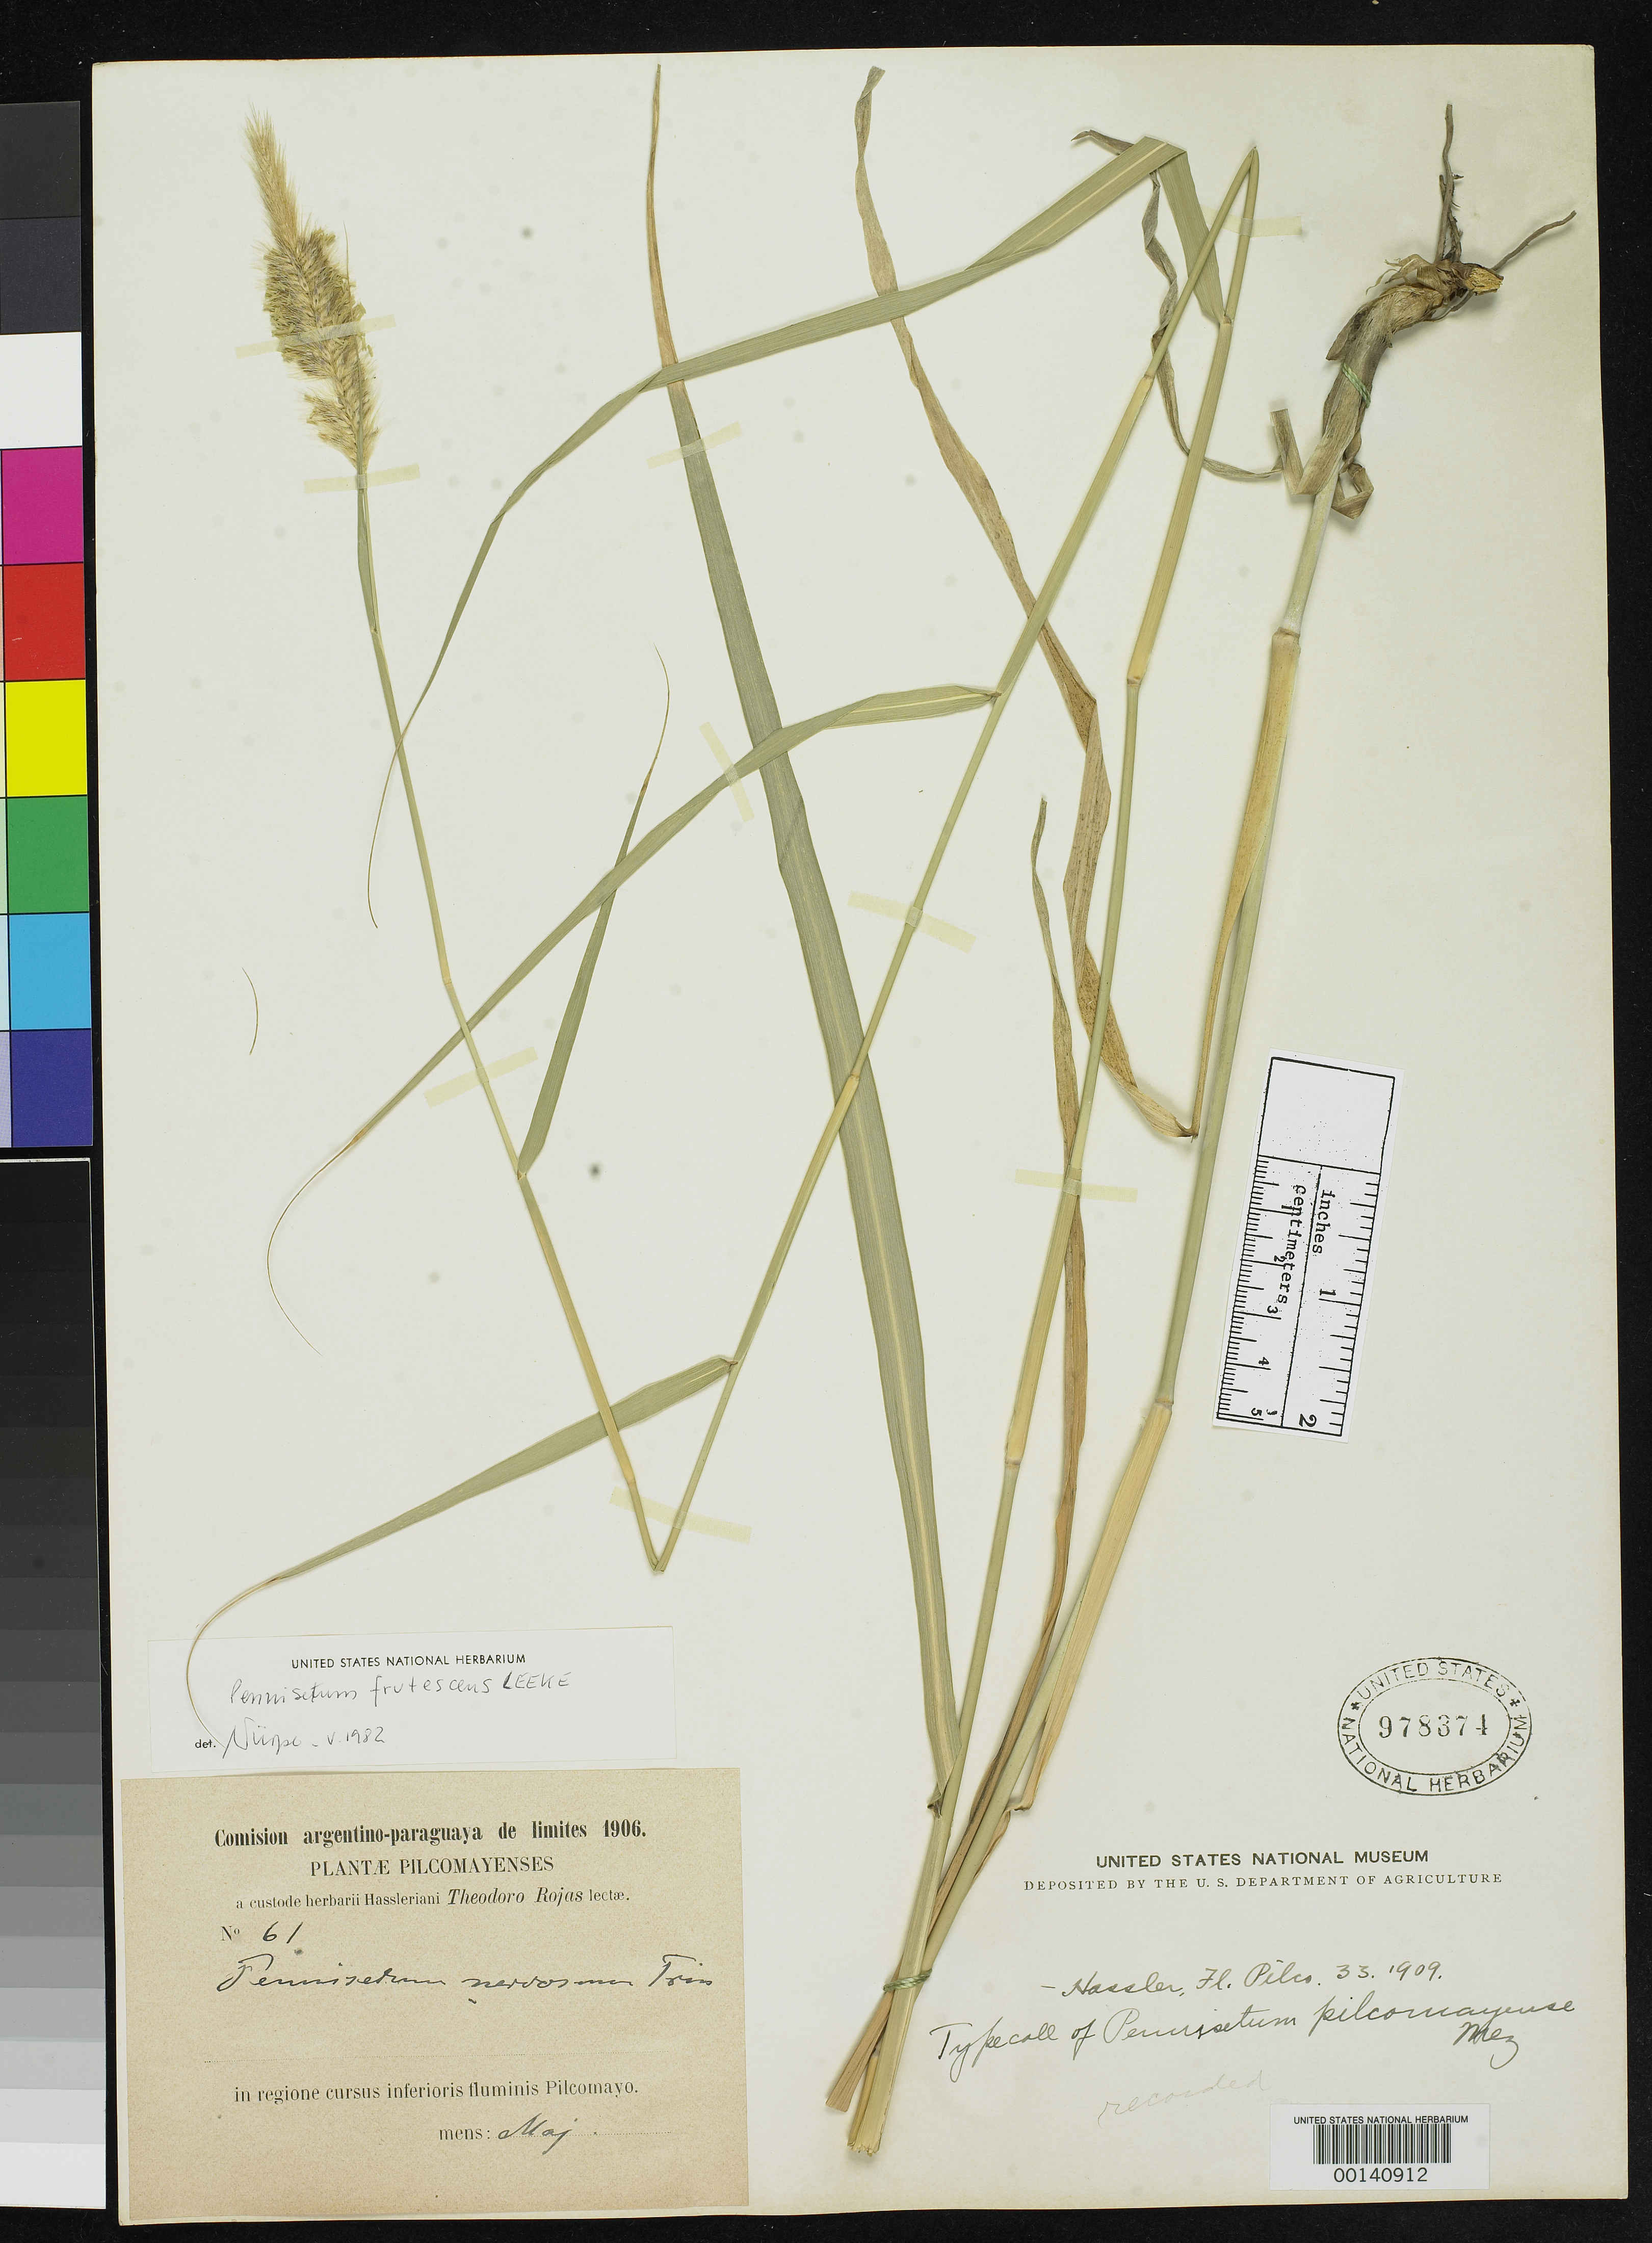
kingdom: Plantae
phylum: Tracheophyta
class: Liliopsida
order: Poales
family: Poaceae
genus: Pennisetum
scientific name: Pennisetum pilcomayense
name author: Mez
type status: Isotype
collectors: T. Rojas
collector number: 61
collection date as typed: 1906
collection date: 1906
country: Paraguay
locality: Pilcomayo.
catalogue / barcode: US 978374